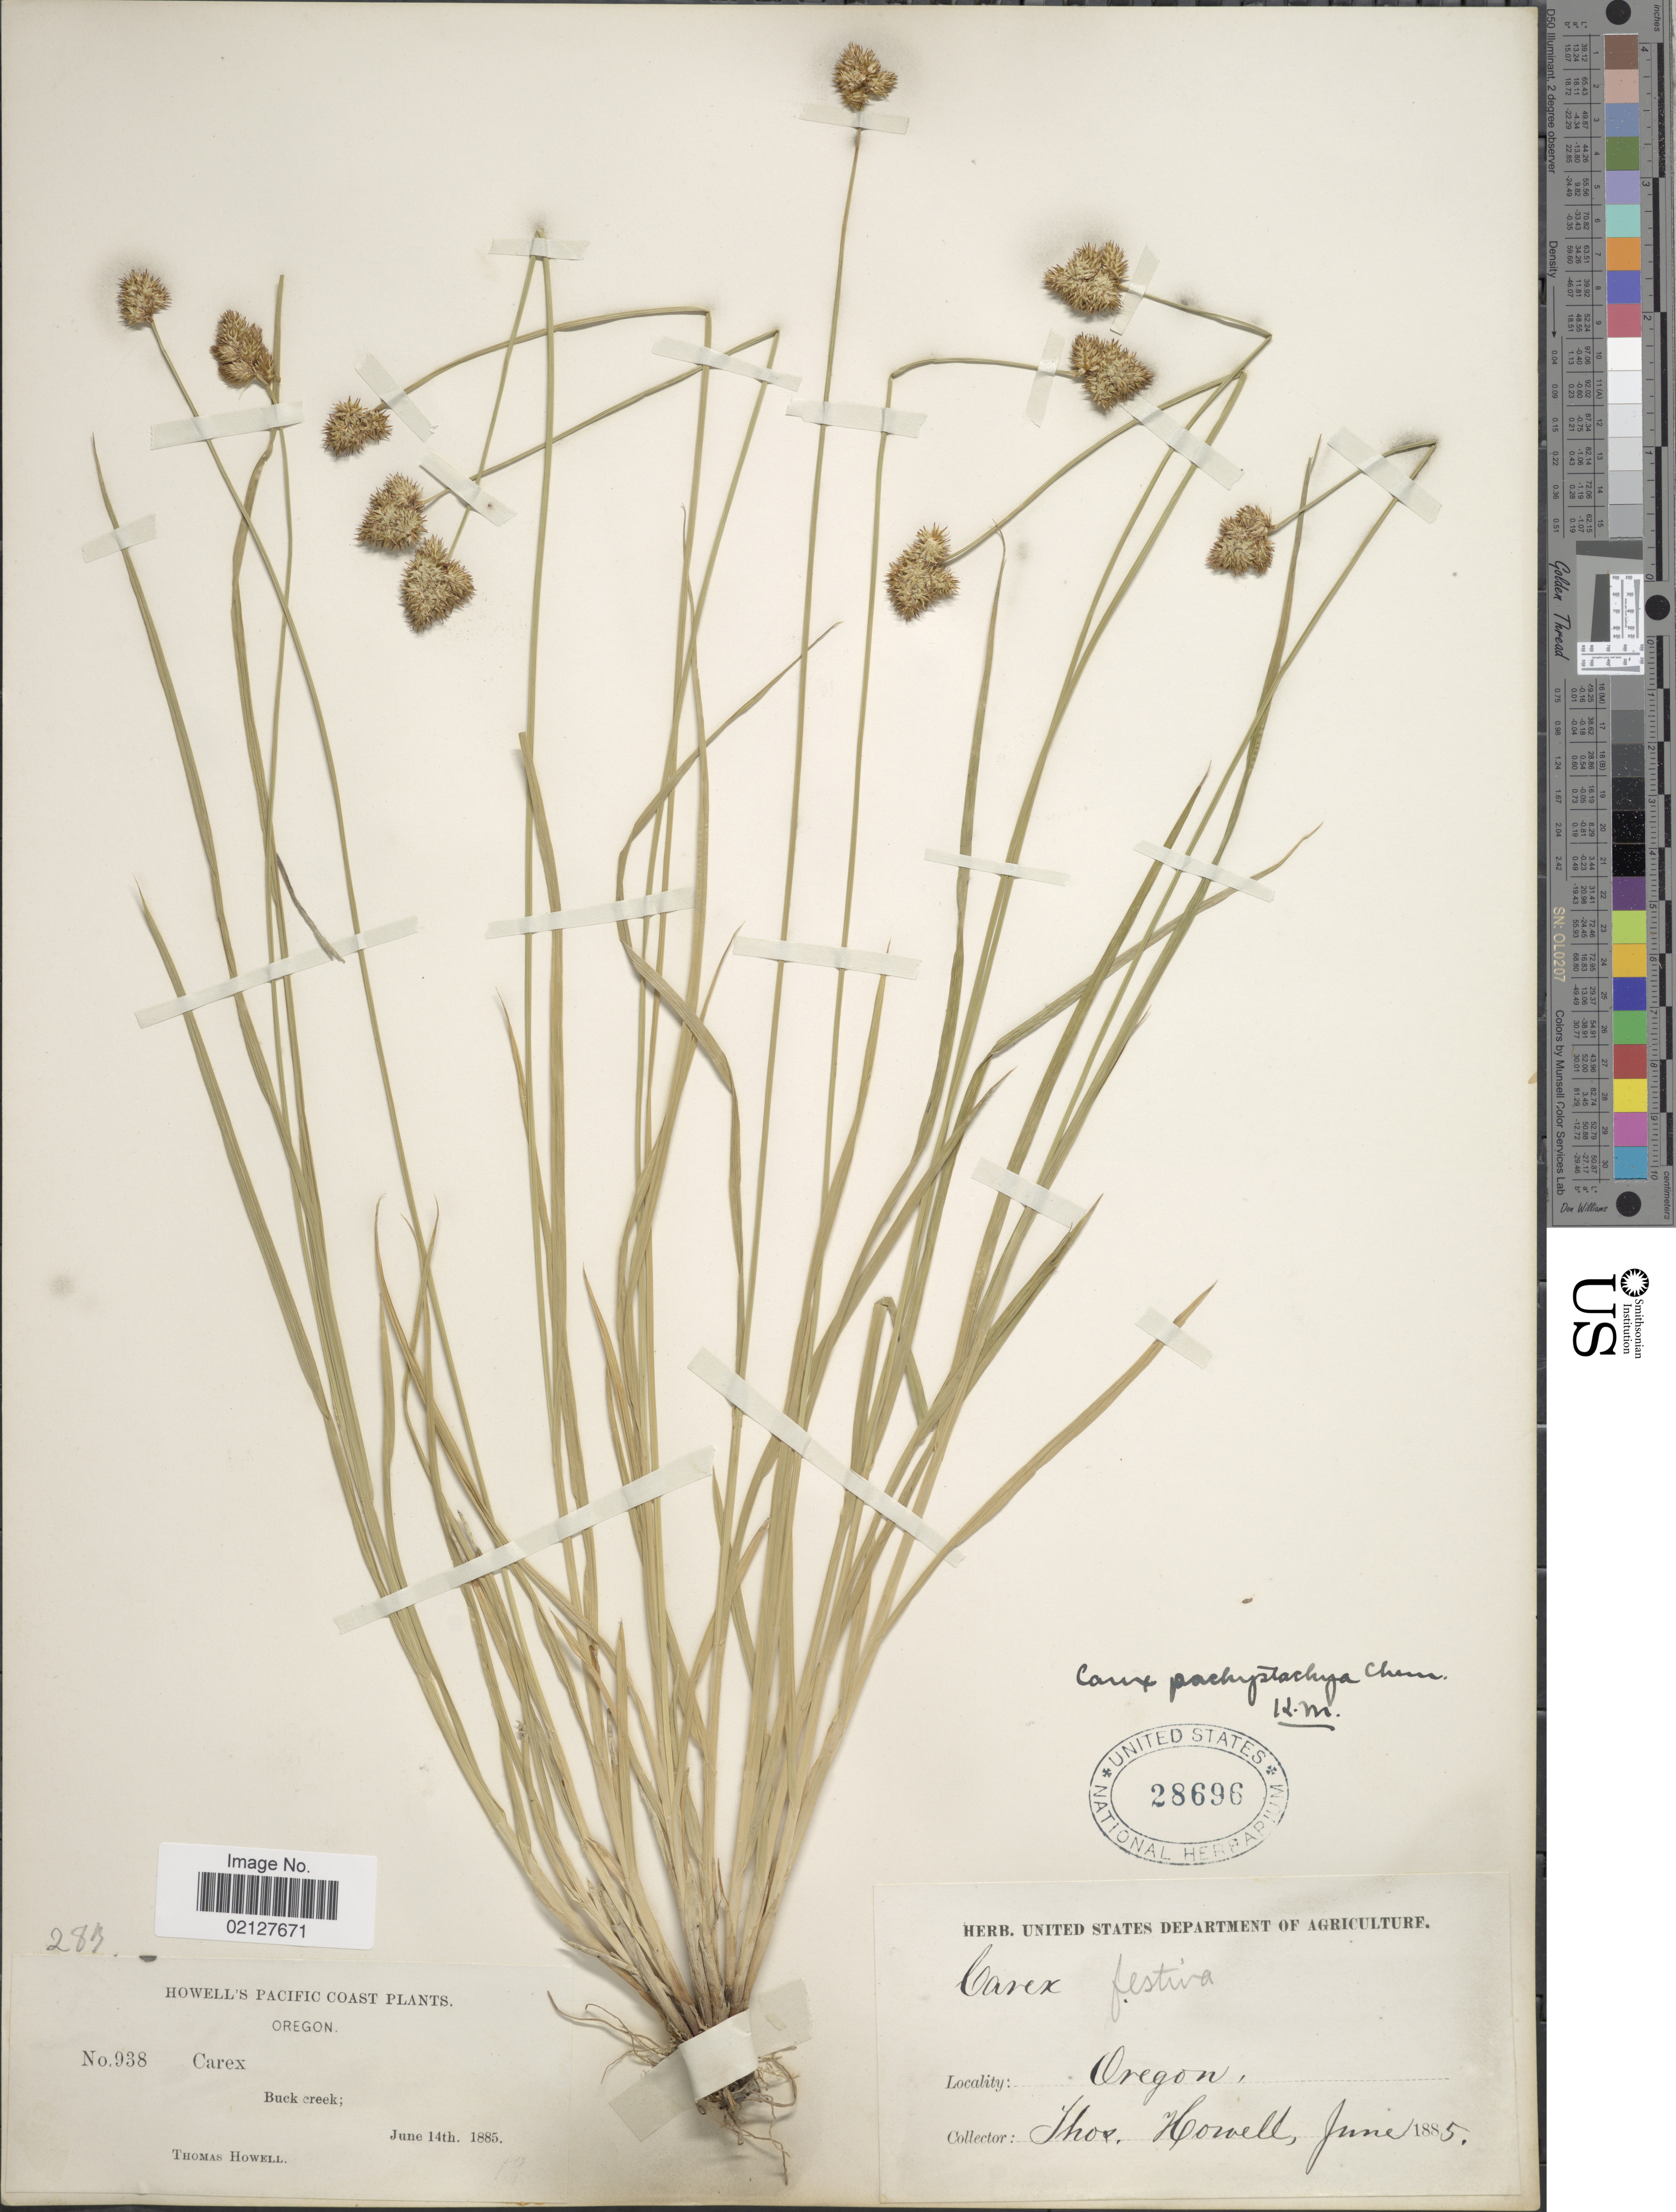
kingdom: Plantae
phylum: Tracheophyta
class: Liliopsida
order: Poales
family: Cyperaceae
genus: Carex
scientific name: Carex pachystachya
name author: Cham. ex Steud.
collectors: T. Howell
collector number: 938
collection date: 1885-06-14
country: United States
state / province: Oregon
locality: Buck Creek. Pacific Coast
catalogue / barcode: US 28696